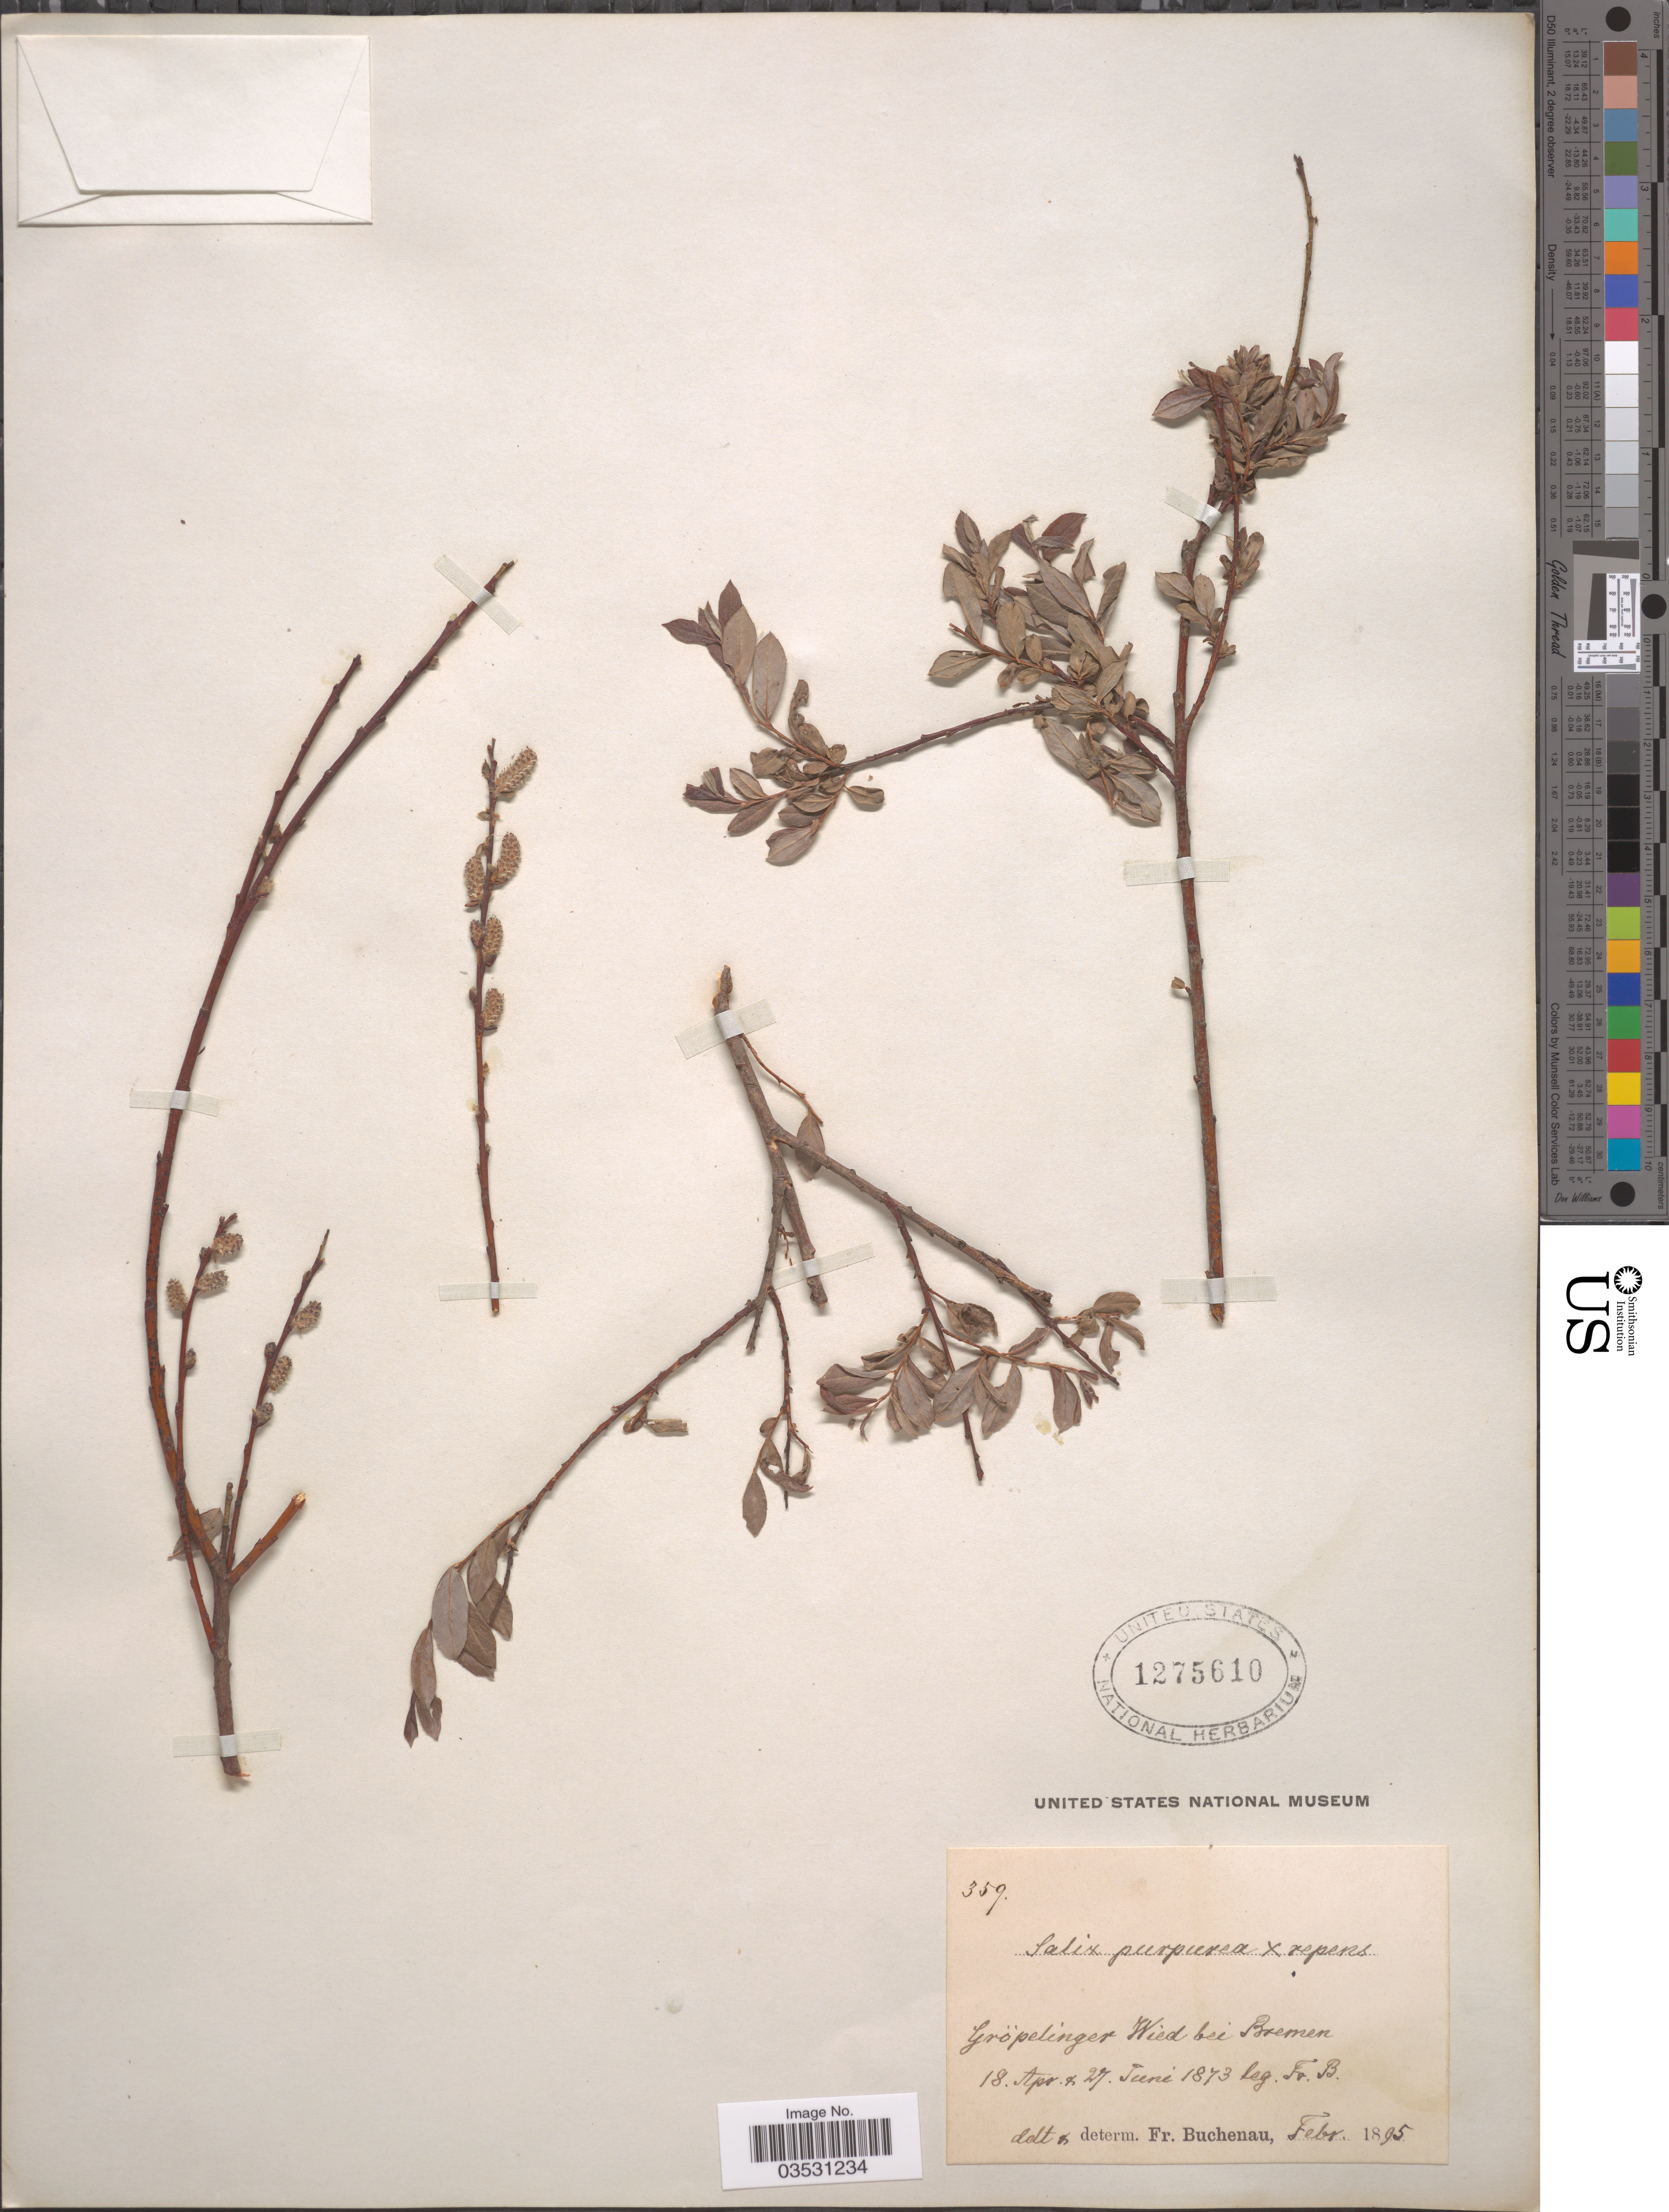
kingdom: Plantae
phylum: Tracheophyta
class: Magnoliopsida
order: Malpighiales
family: Salicaceae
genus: Salix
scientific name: Salix purpurea x S. repens L.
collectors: F. Buchenau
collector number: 359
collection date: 1873-04-18/1873-06-27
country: Germany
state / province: Bremen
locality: Gröpelinger Wied bei Bremen.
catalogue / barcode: US 1275610